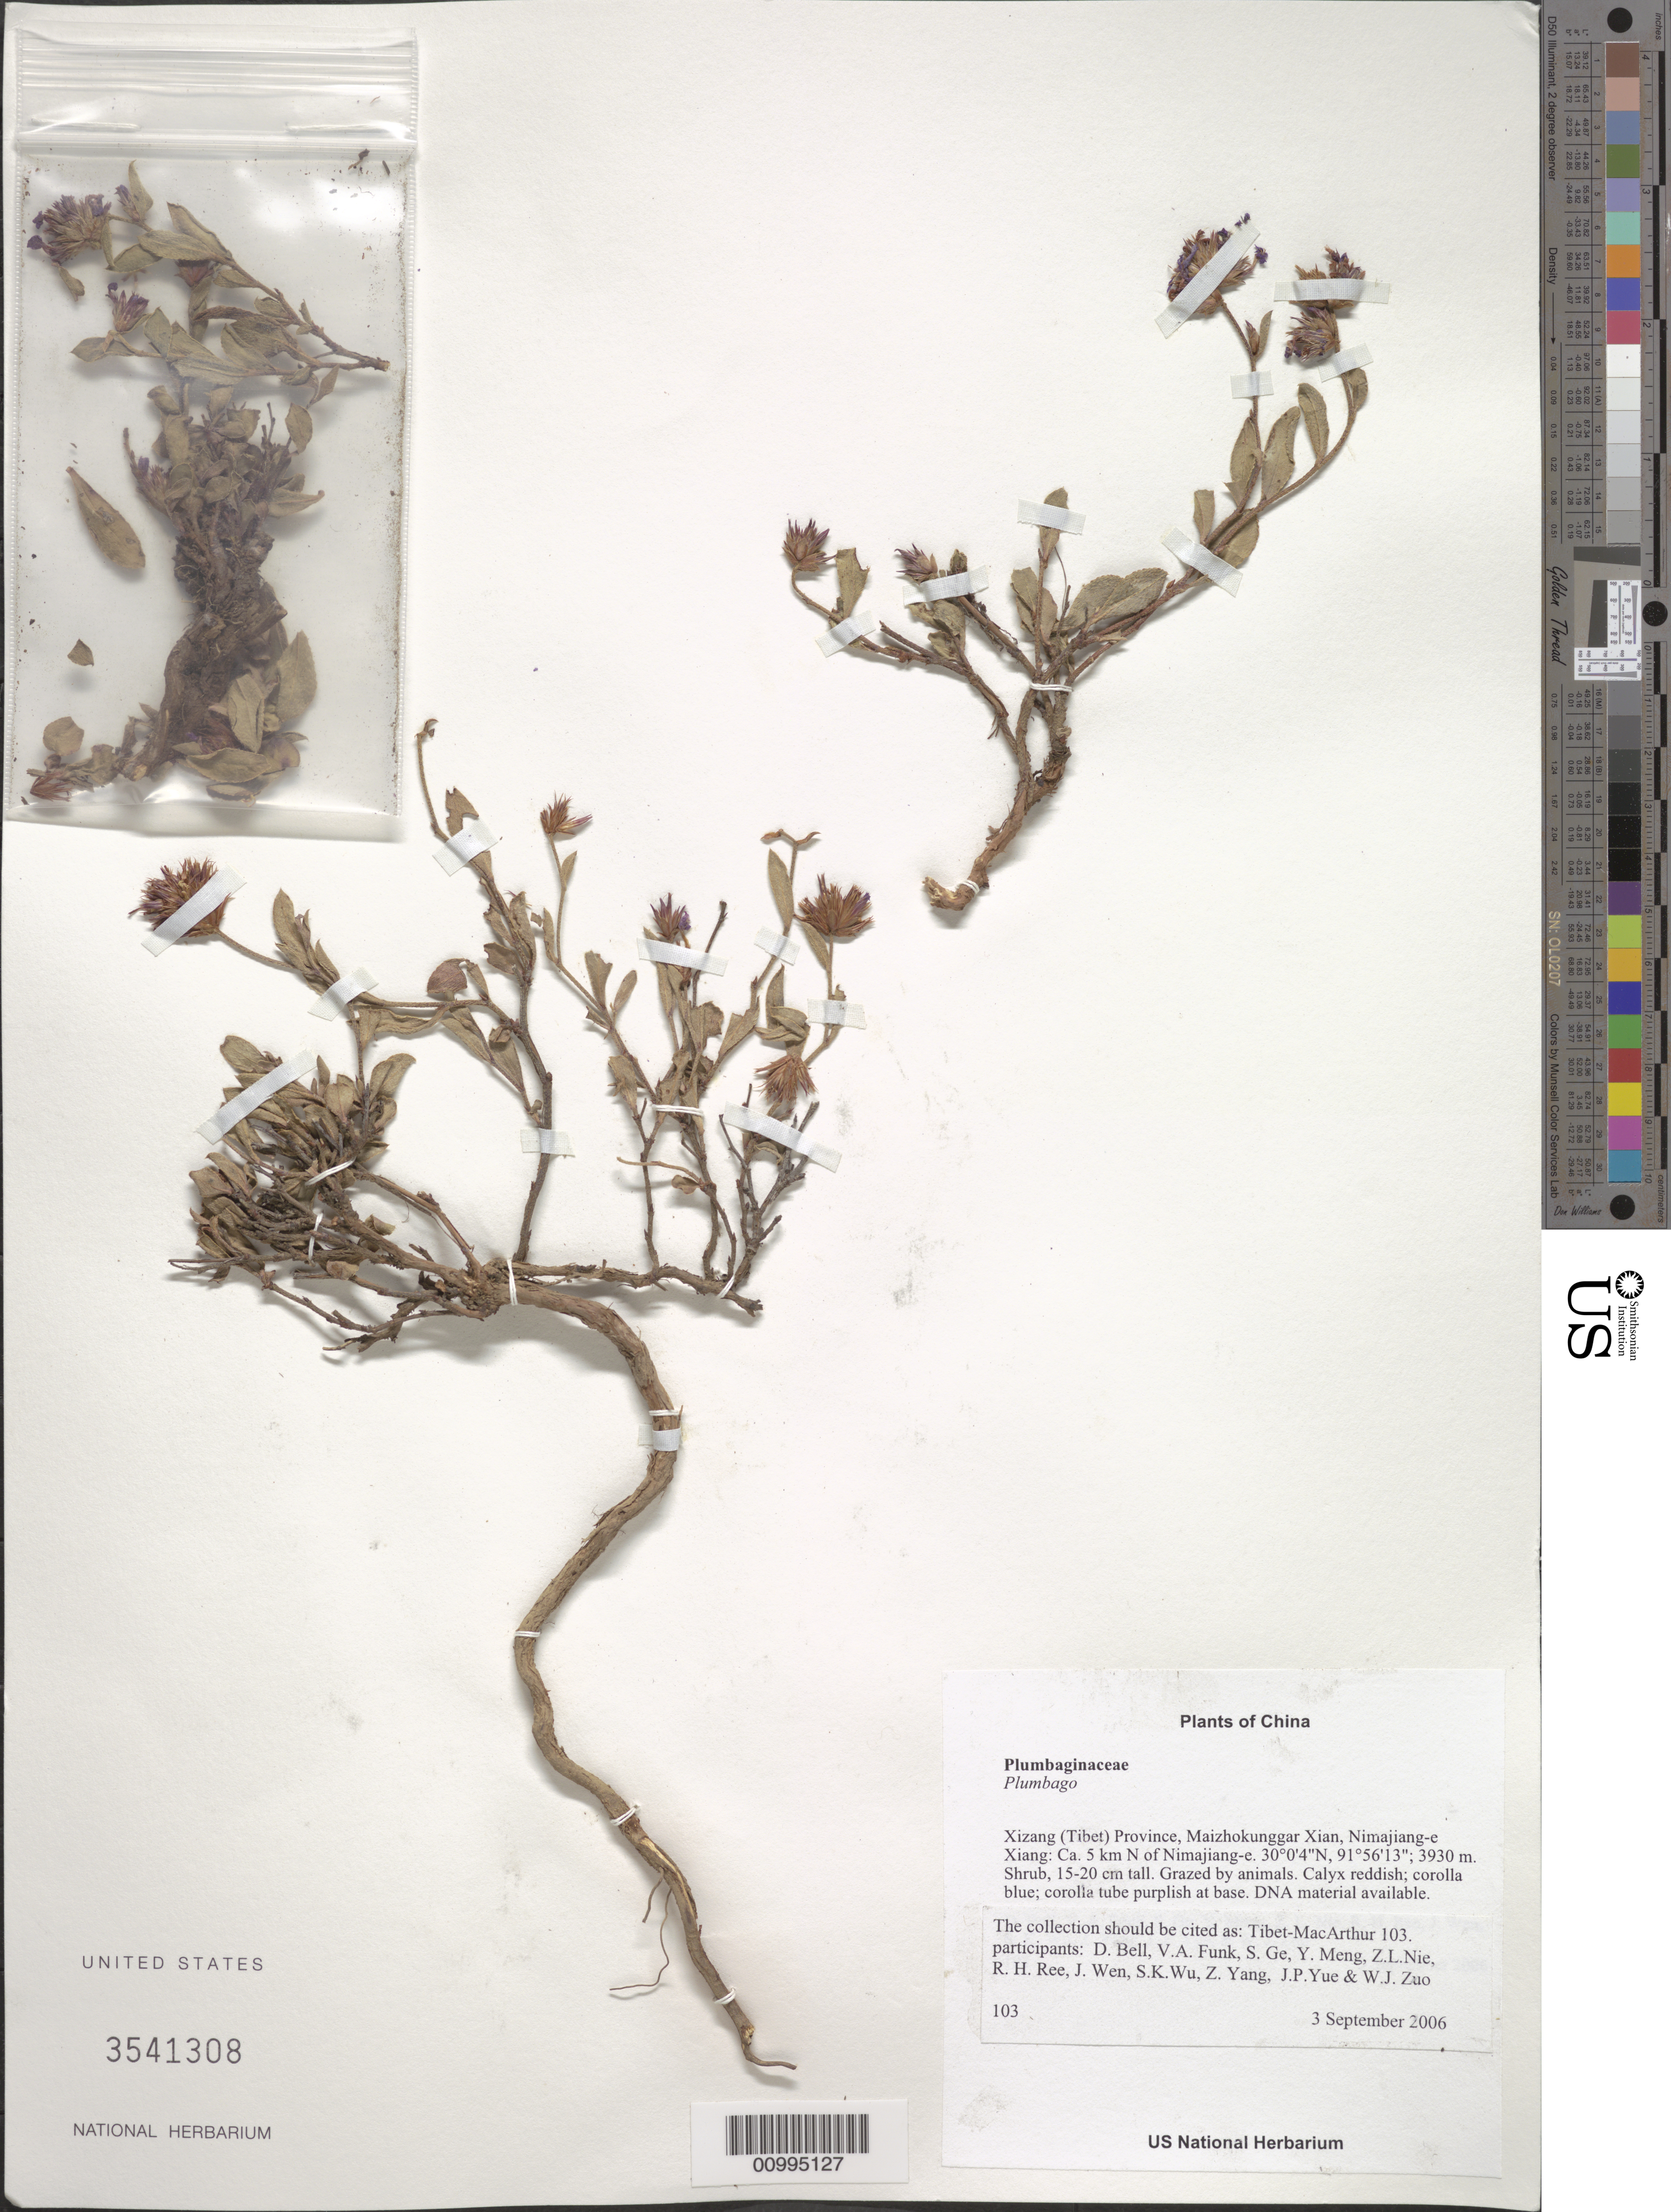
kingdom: Plantae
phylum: Tracheophyta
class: Magnoliopsida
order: Caryophyllales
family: Plumbaginaceae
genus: Plumbago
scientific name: Plumbago sp.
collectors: Tibet-MacArthur, D. A. Bell, V. Funk, S. Ge, Y. Meng, Z. Nie, R. Ree, J. Wen, S. K. Wu, Z. Yang, J. Yue & W. Zuo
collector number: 103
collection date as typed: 03 Sep 2006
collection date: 2006-09-03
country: China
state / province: Xizang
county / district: Maizhokunggar Xian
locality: Nimajiang-e Xiang. Ca. 5 km N of Nimajiang-e.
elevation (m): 3930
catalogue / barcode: US 3541308